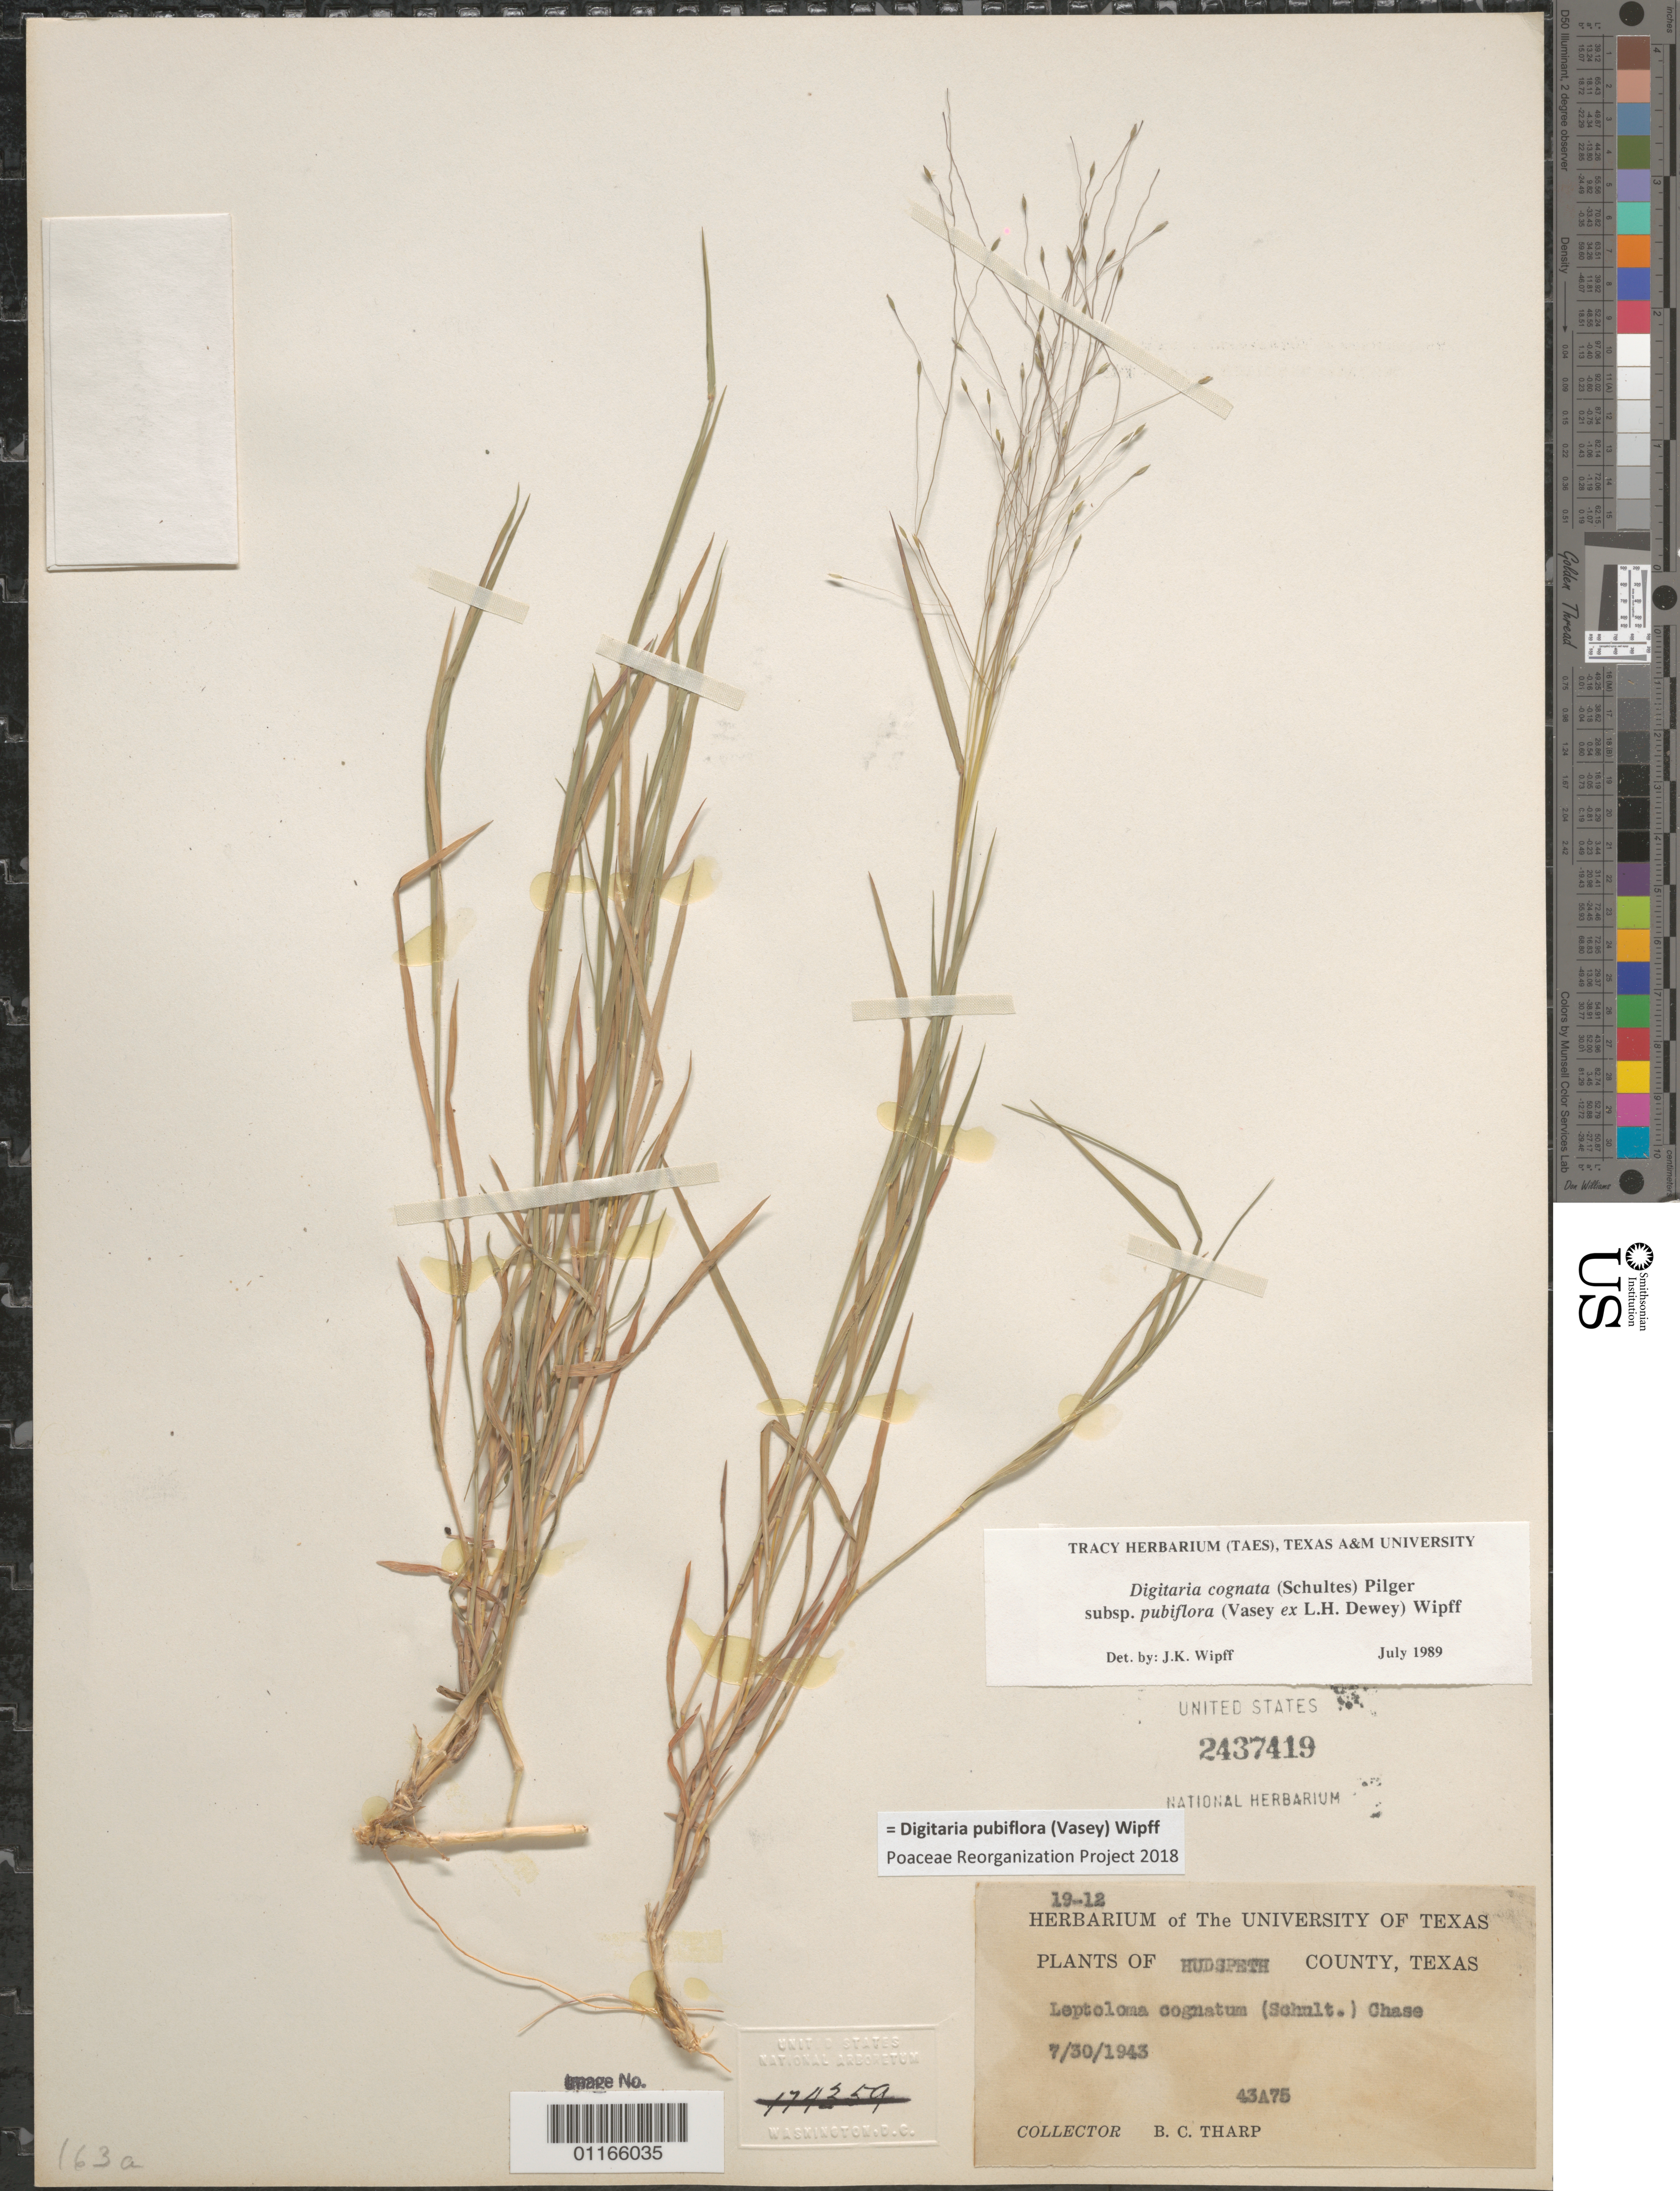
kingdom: Plantae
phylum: Tracheophyta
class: Liliopsida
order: Poales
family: Poaceae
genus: Digitaria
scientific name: Digitaria pubiflora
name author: (Vasey) Wipff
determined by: Poaceae Reorganization Project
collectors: B. C. Tharp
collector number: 43A75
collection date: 1943-07-30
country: United States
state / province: Texas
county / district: Hudspeth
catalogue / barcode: US 2437419